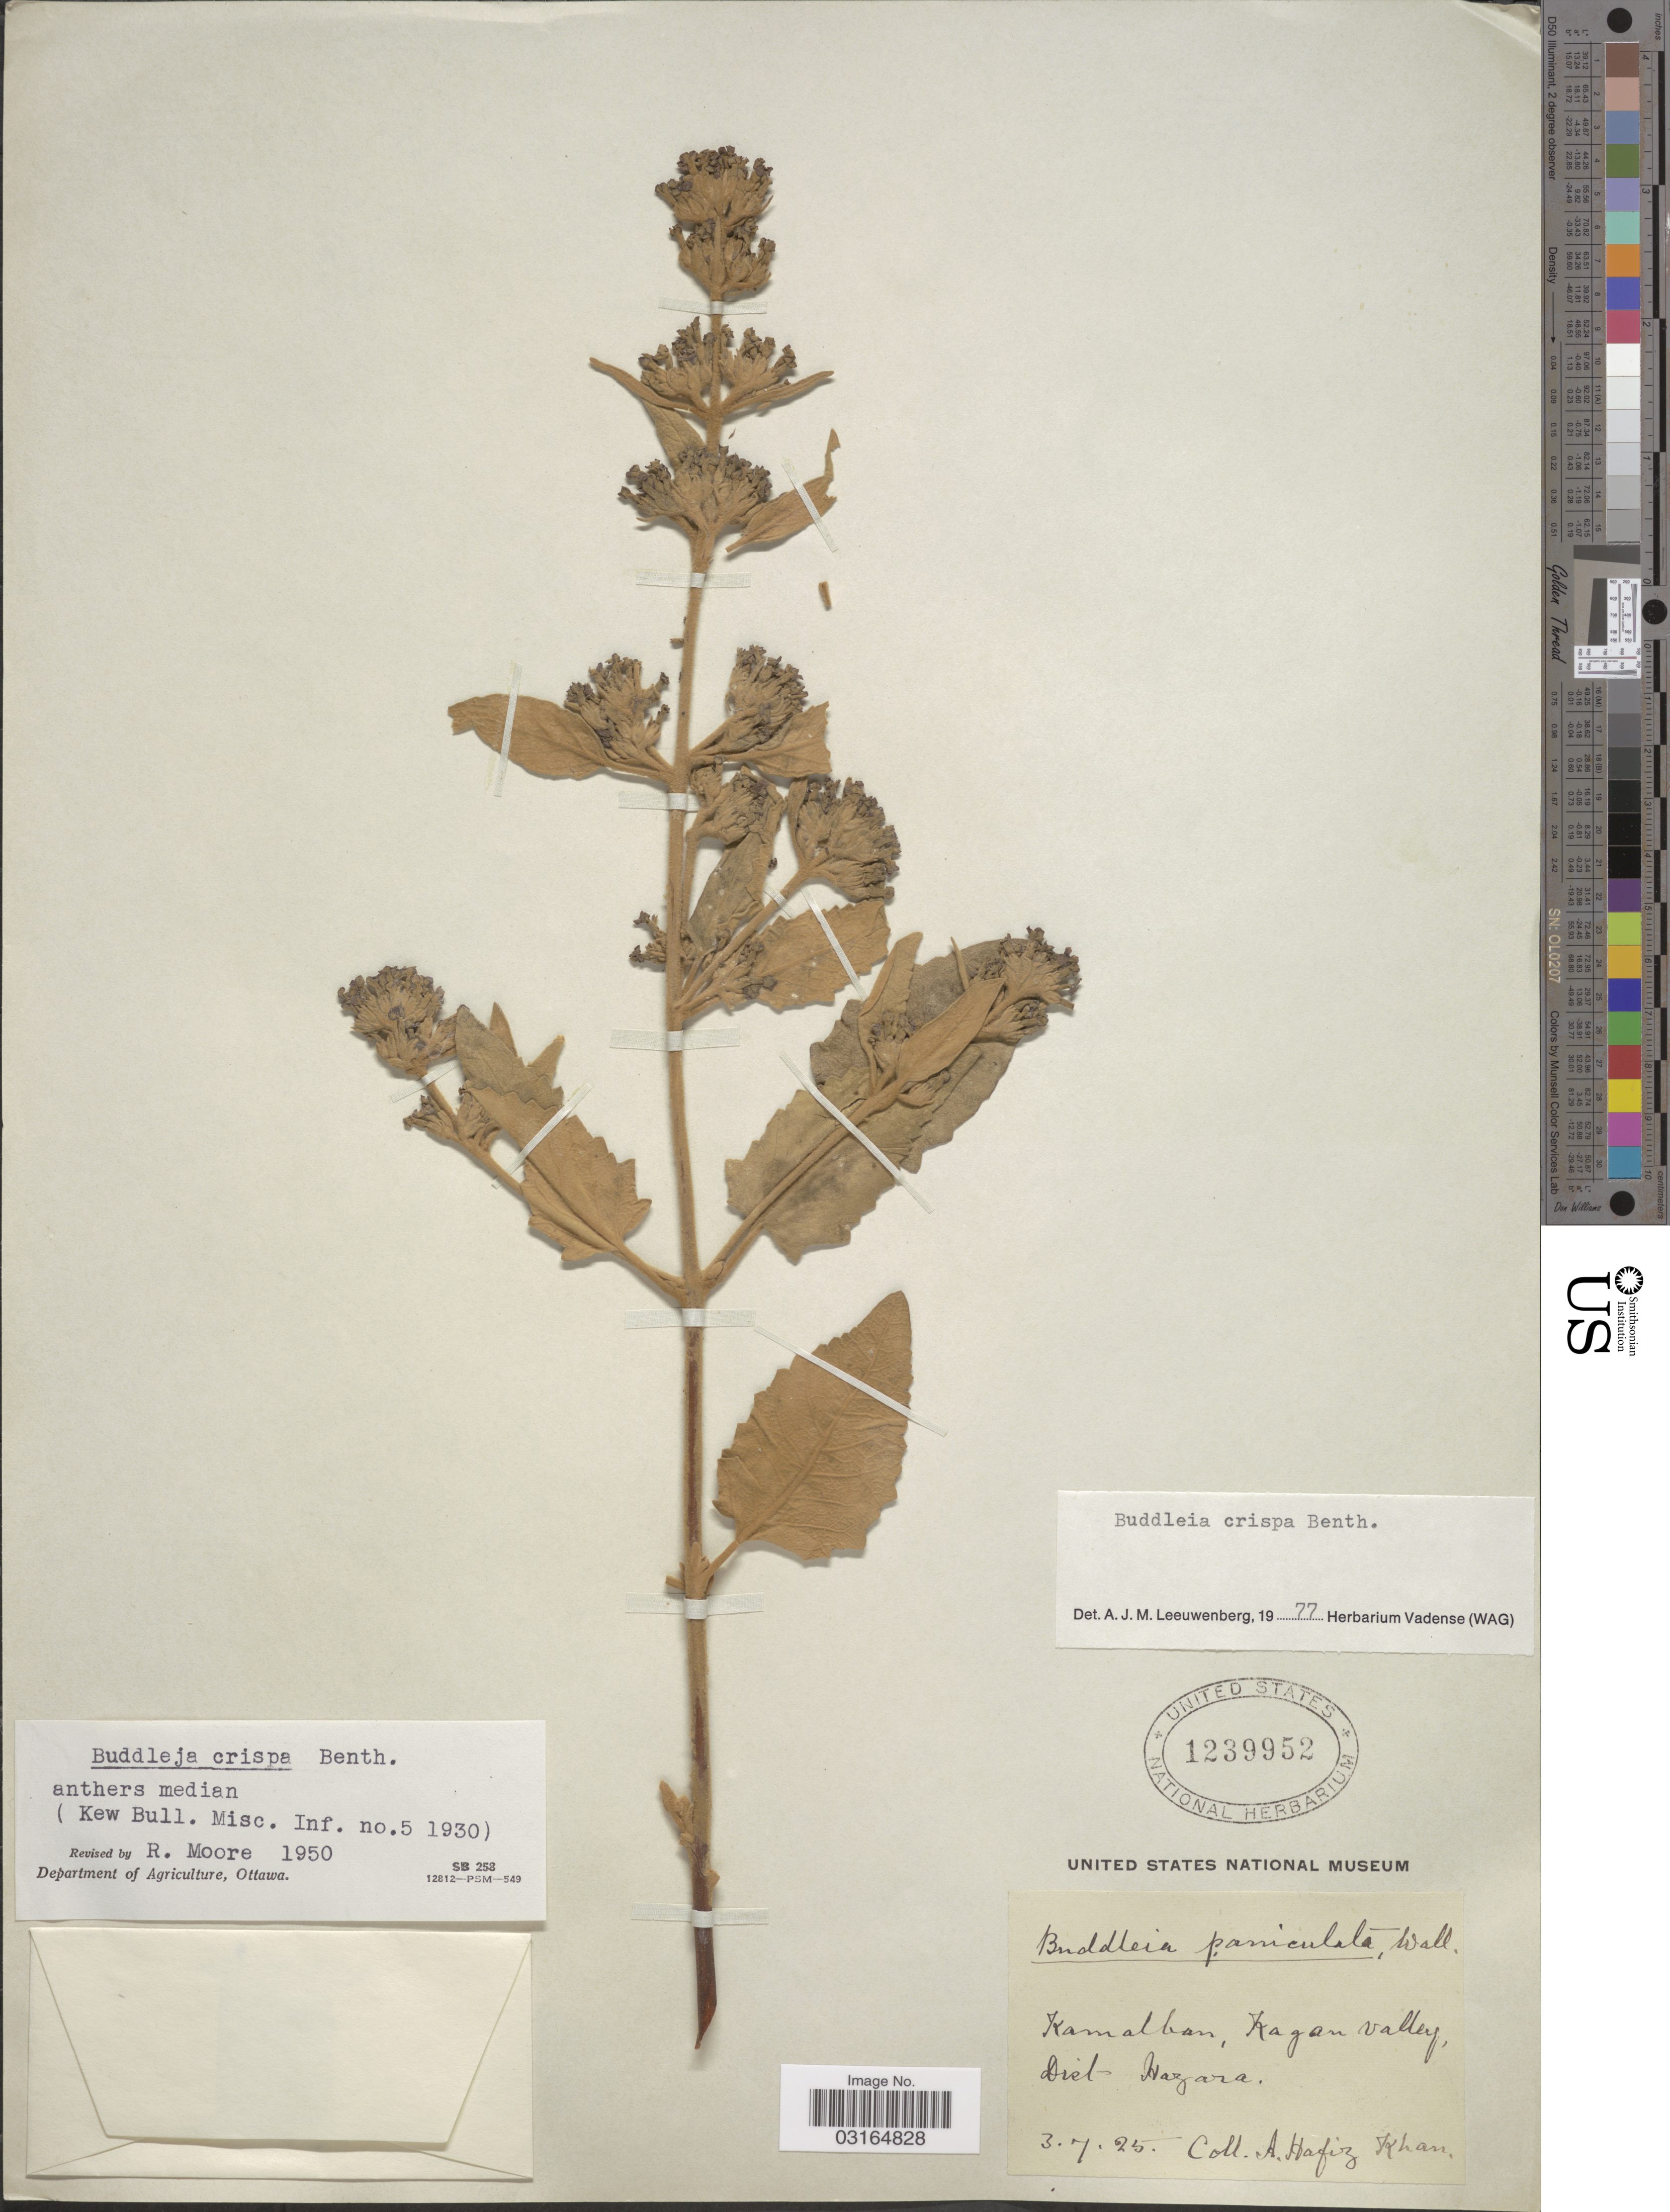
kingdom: Plantae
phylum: Tracheophyta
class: Magnoliopsida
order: Lamiales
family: Scrophulariaceae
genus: Buddleja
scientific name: Buddleja crispa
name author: Benth.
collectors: A. Hafiz-Khan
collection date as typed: Transcribed d/m/y: 3/7/25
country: Pakistan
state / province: Khyber Pakhtunkhwa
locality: Kamalban, Kagan valley, Dist. Hazara.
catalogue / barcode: US 1239952